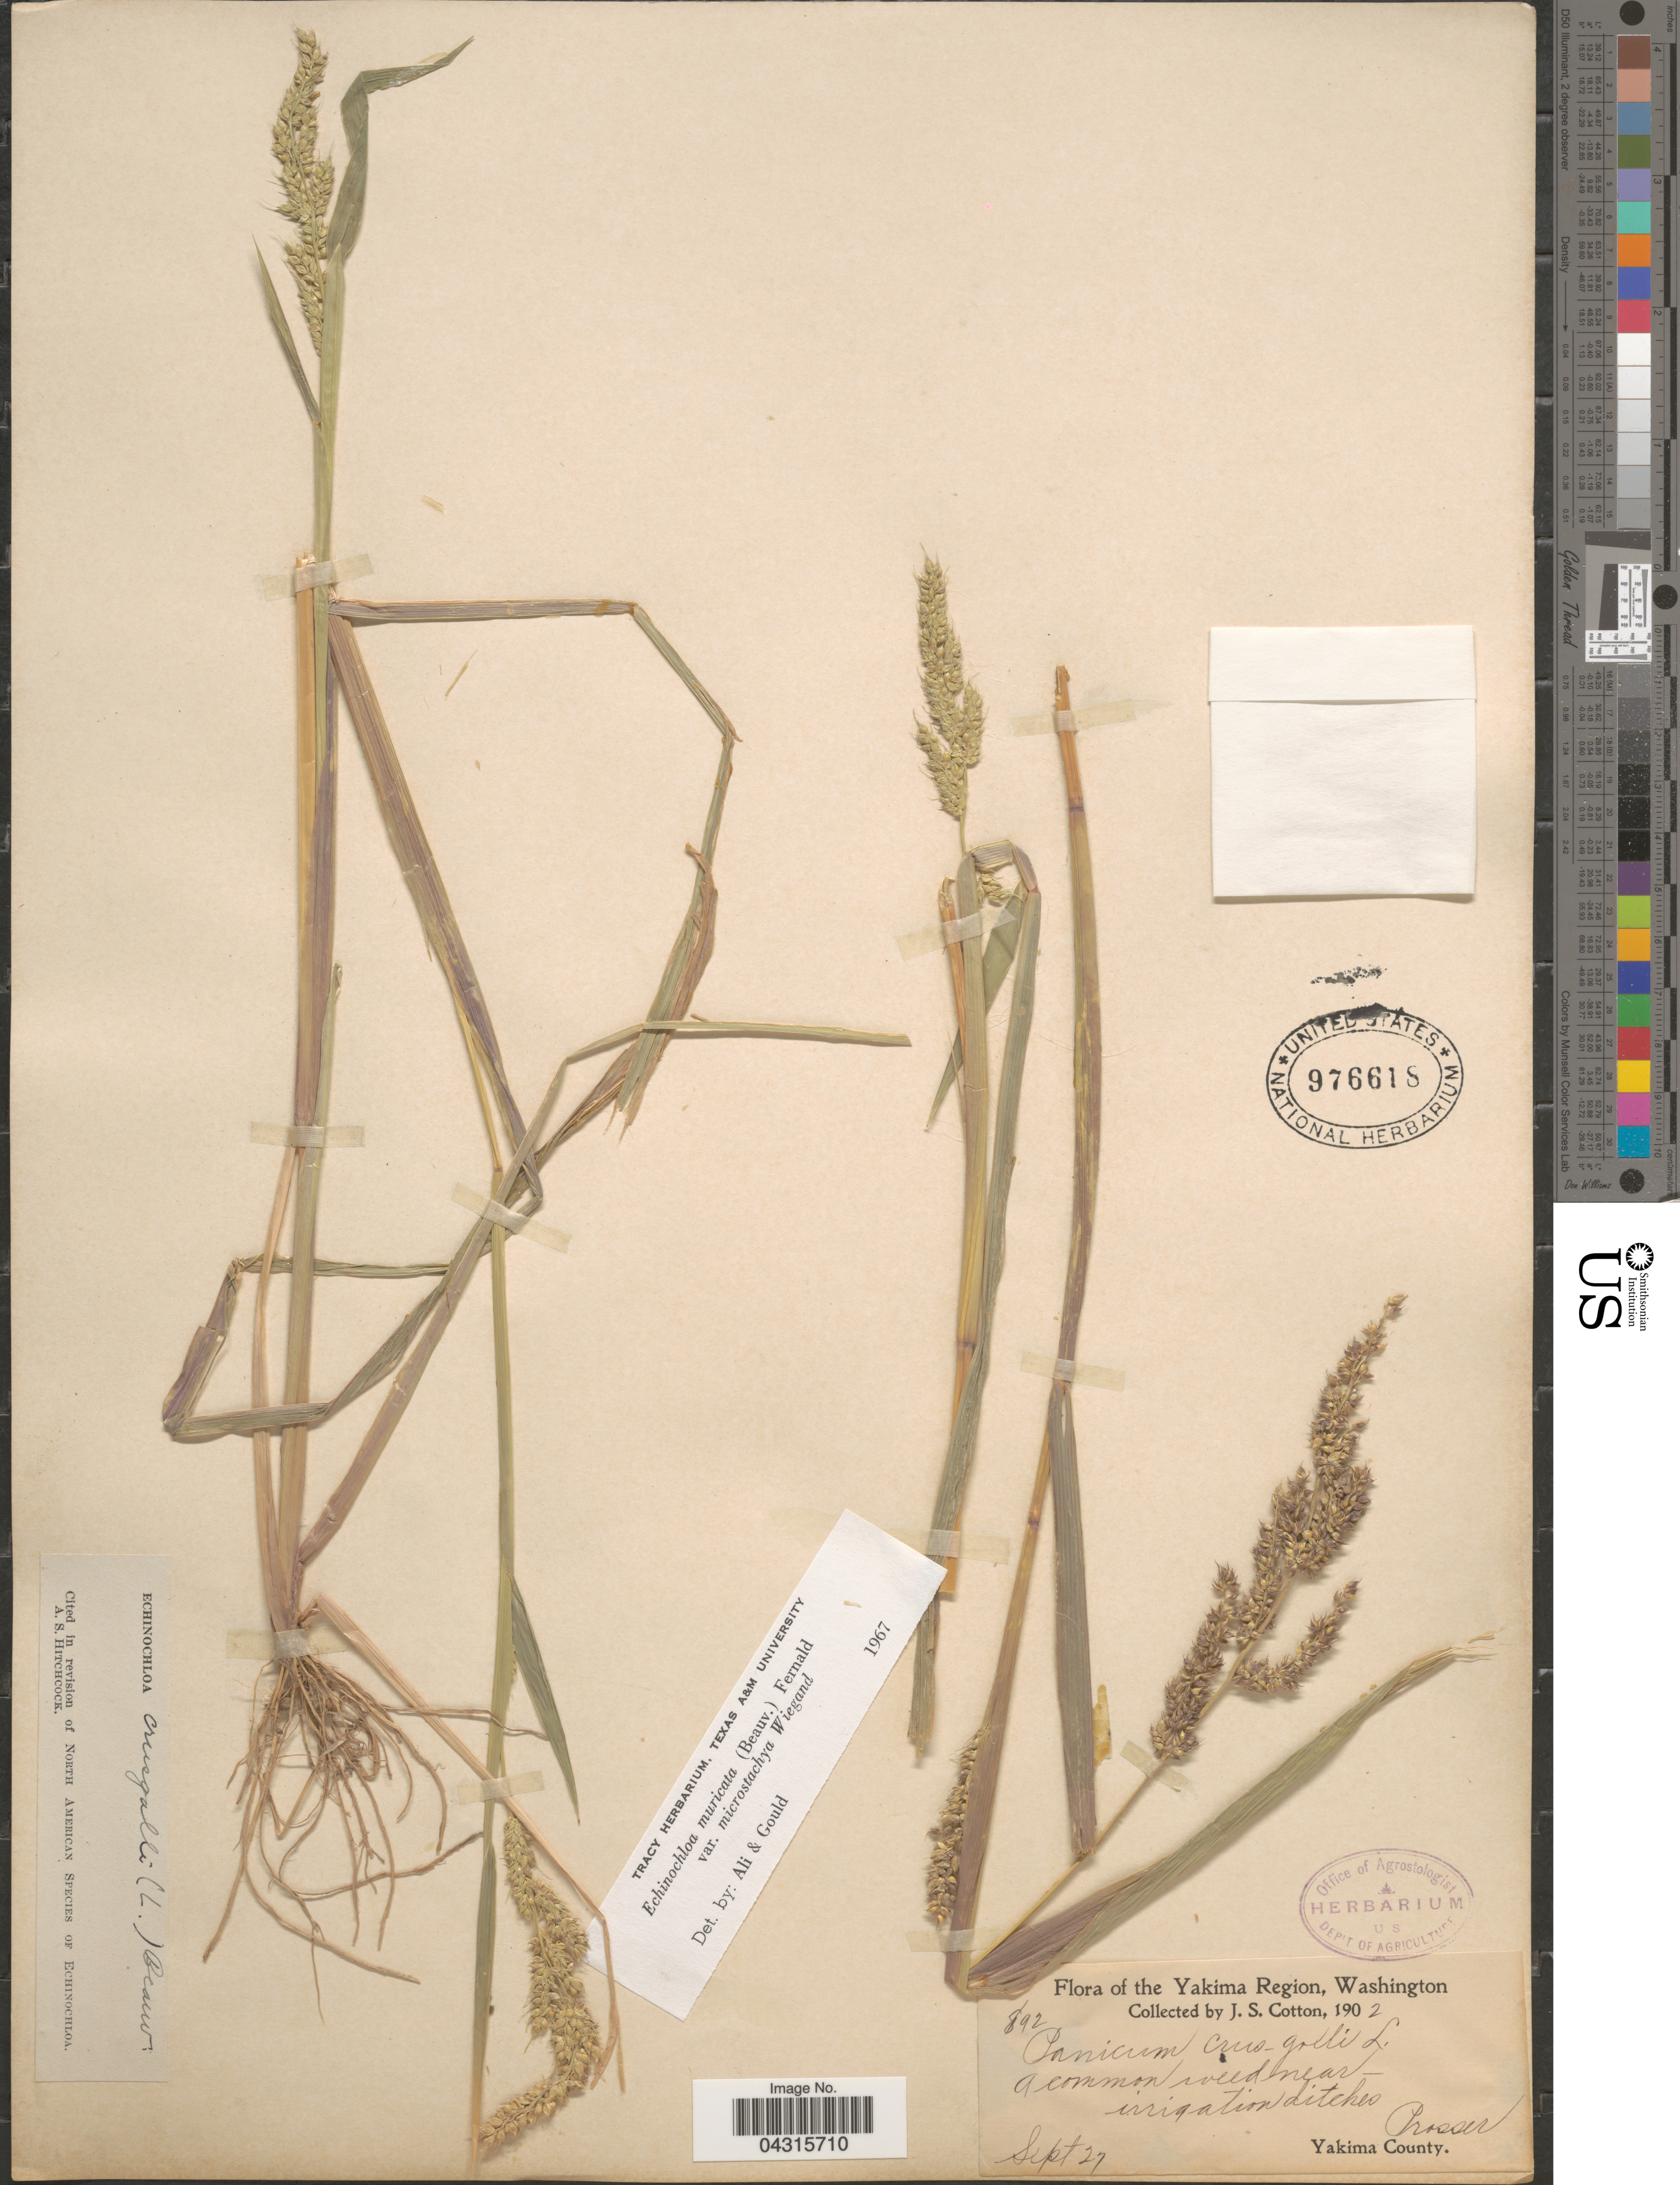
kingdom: Plantae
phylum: Tracheophyta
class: Liliopsida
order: Poales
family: Poaceae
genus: Echinochloa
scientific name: Echinochloa muricata var. microstachya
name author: Wiegand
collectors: J. S. Cotton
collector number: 892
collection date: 1902-09-27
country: United States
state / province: Washington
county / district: Yakima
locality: The Yakima Region. Prosser. Yakima County.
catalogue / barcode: US 976618